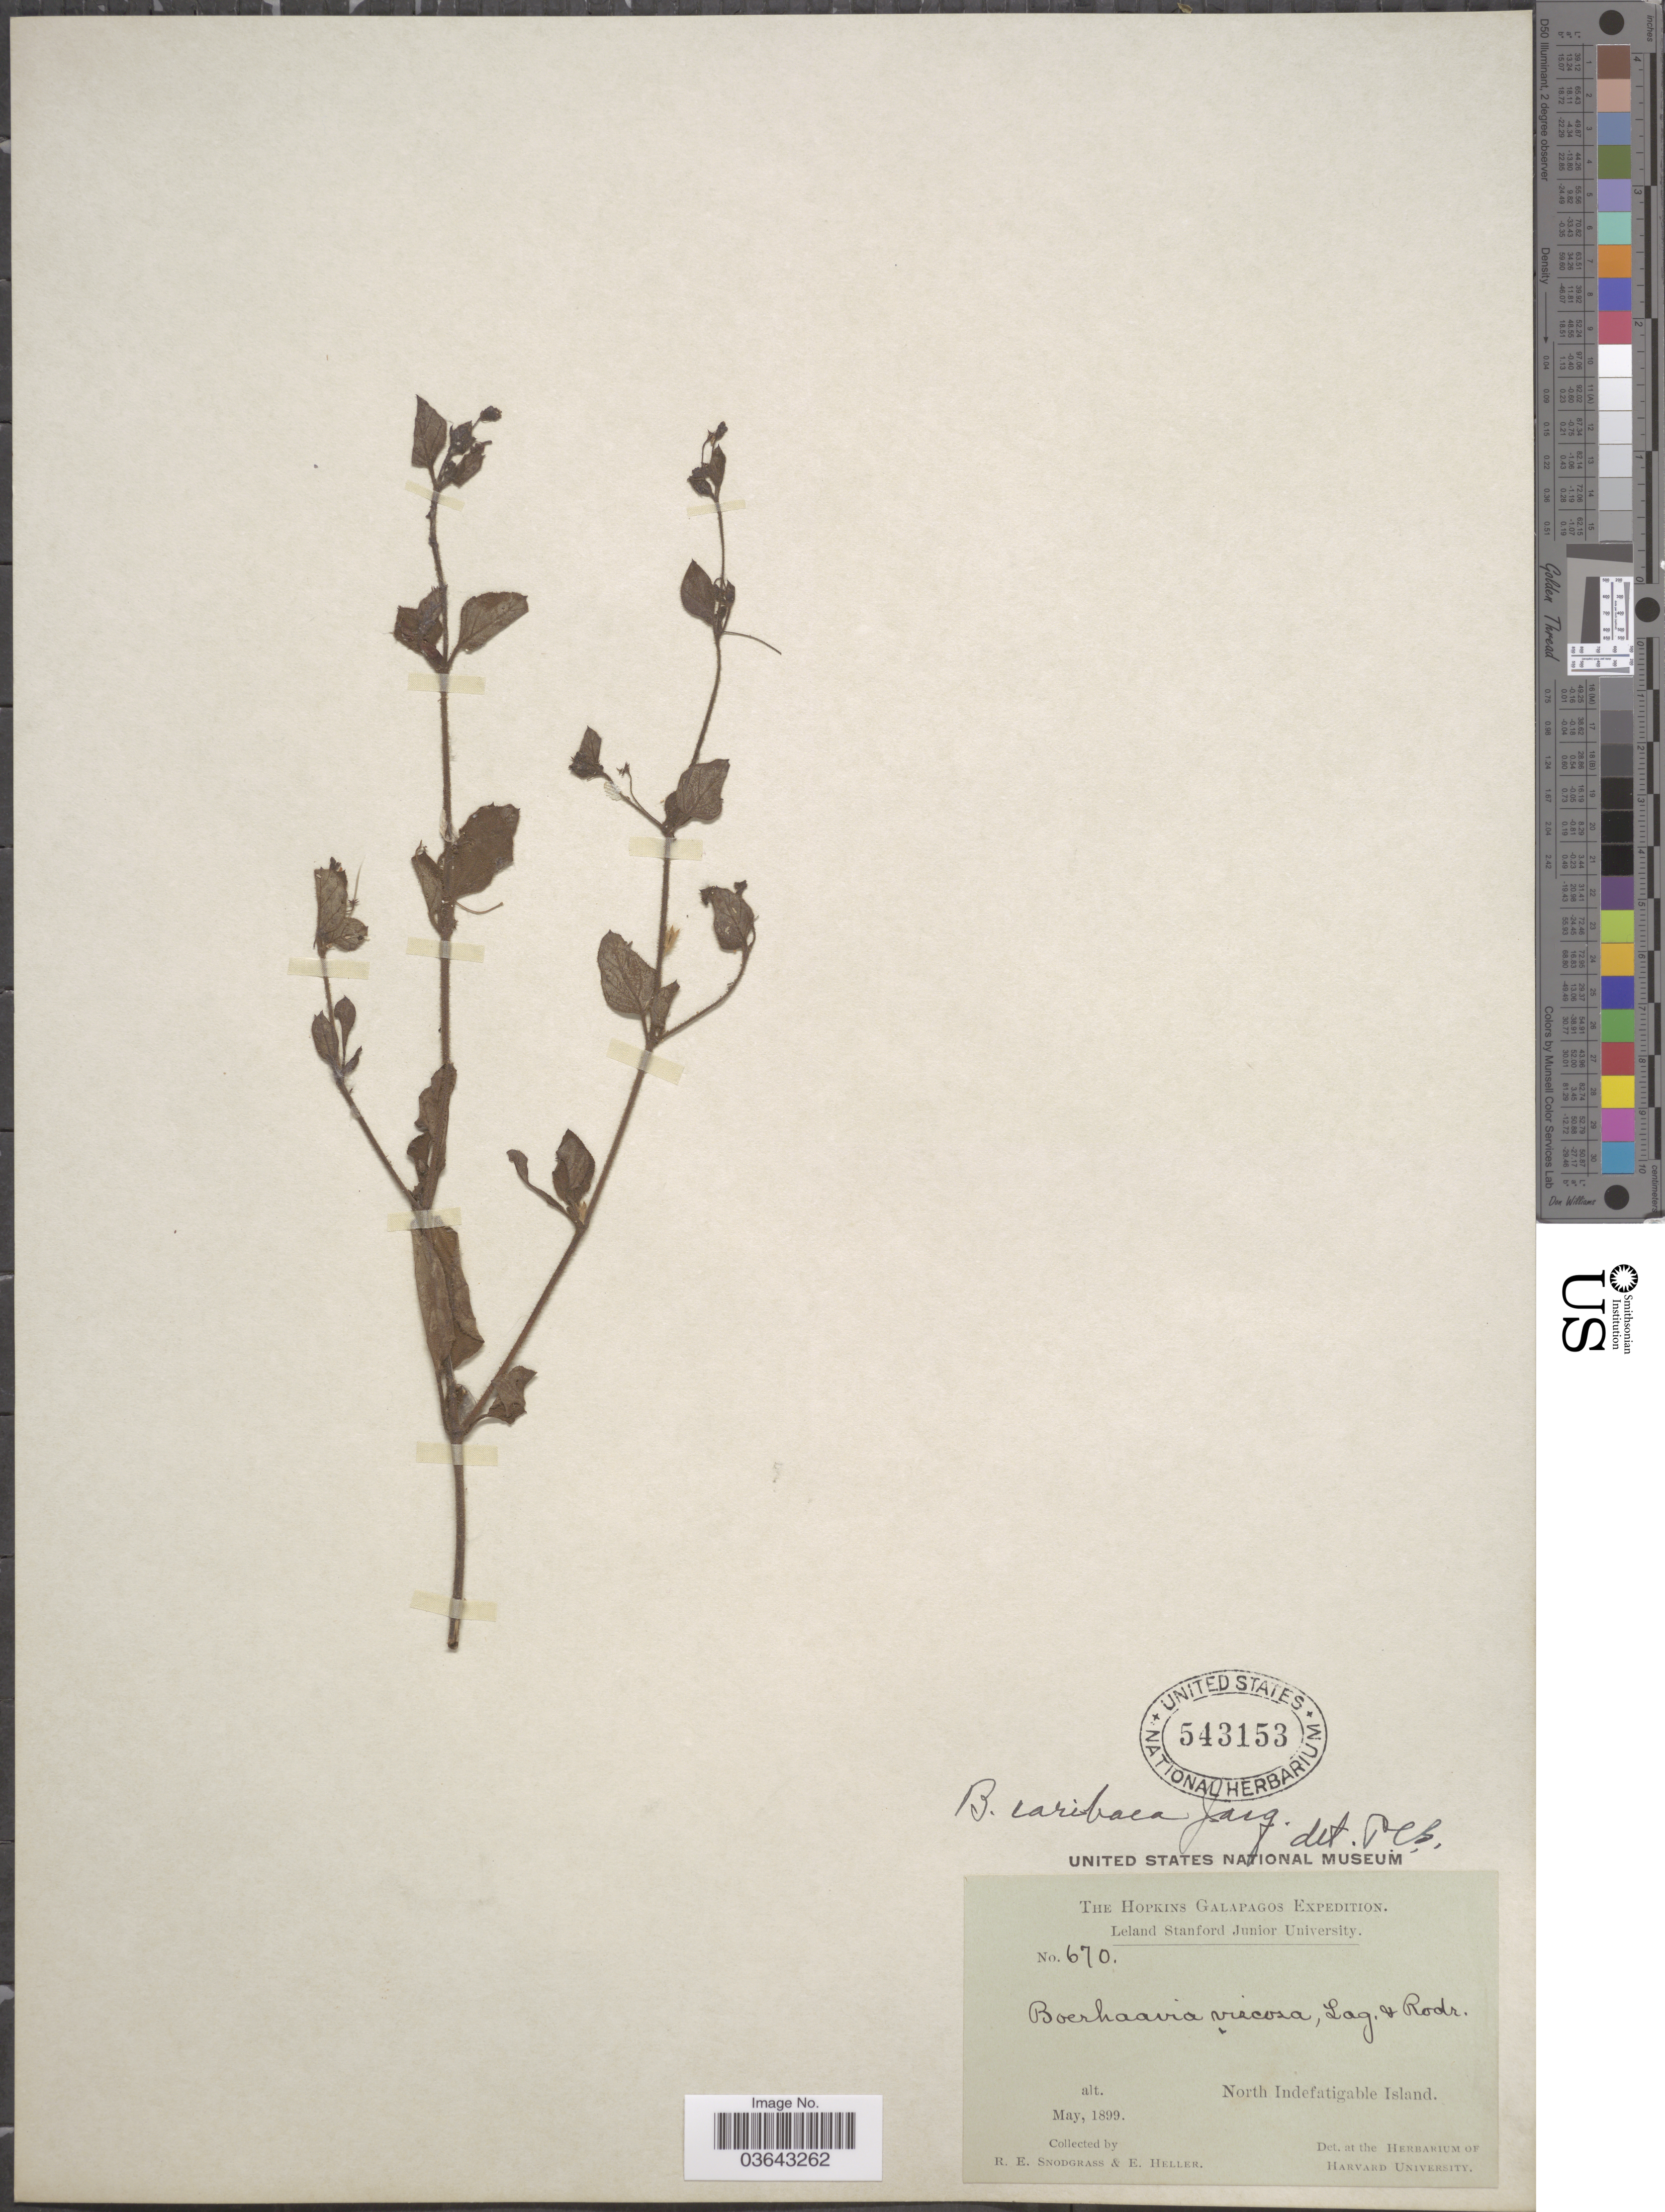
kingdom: Plantae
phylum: Tracheophyta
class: Magnoliopsida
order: Caryophyllales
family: Nyctaginaceae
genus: Boerhavia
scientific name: Boerhavia diffusa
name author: L.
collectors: R. E. Snodgrass & E. Heller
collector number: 670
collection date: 1899-05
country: Ecuador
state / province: Colón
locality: Galapagos. North Indefatigable Island.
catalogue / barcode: US 543153